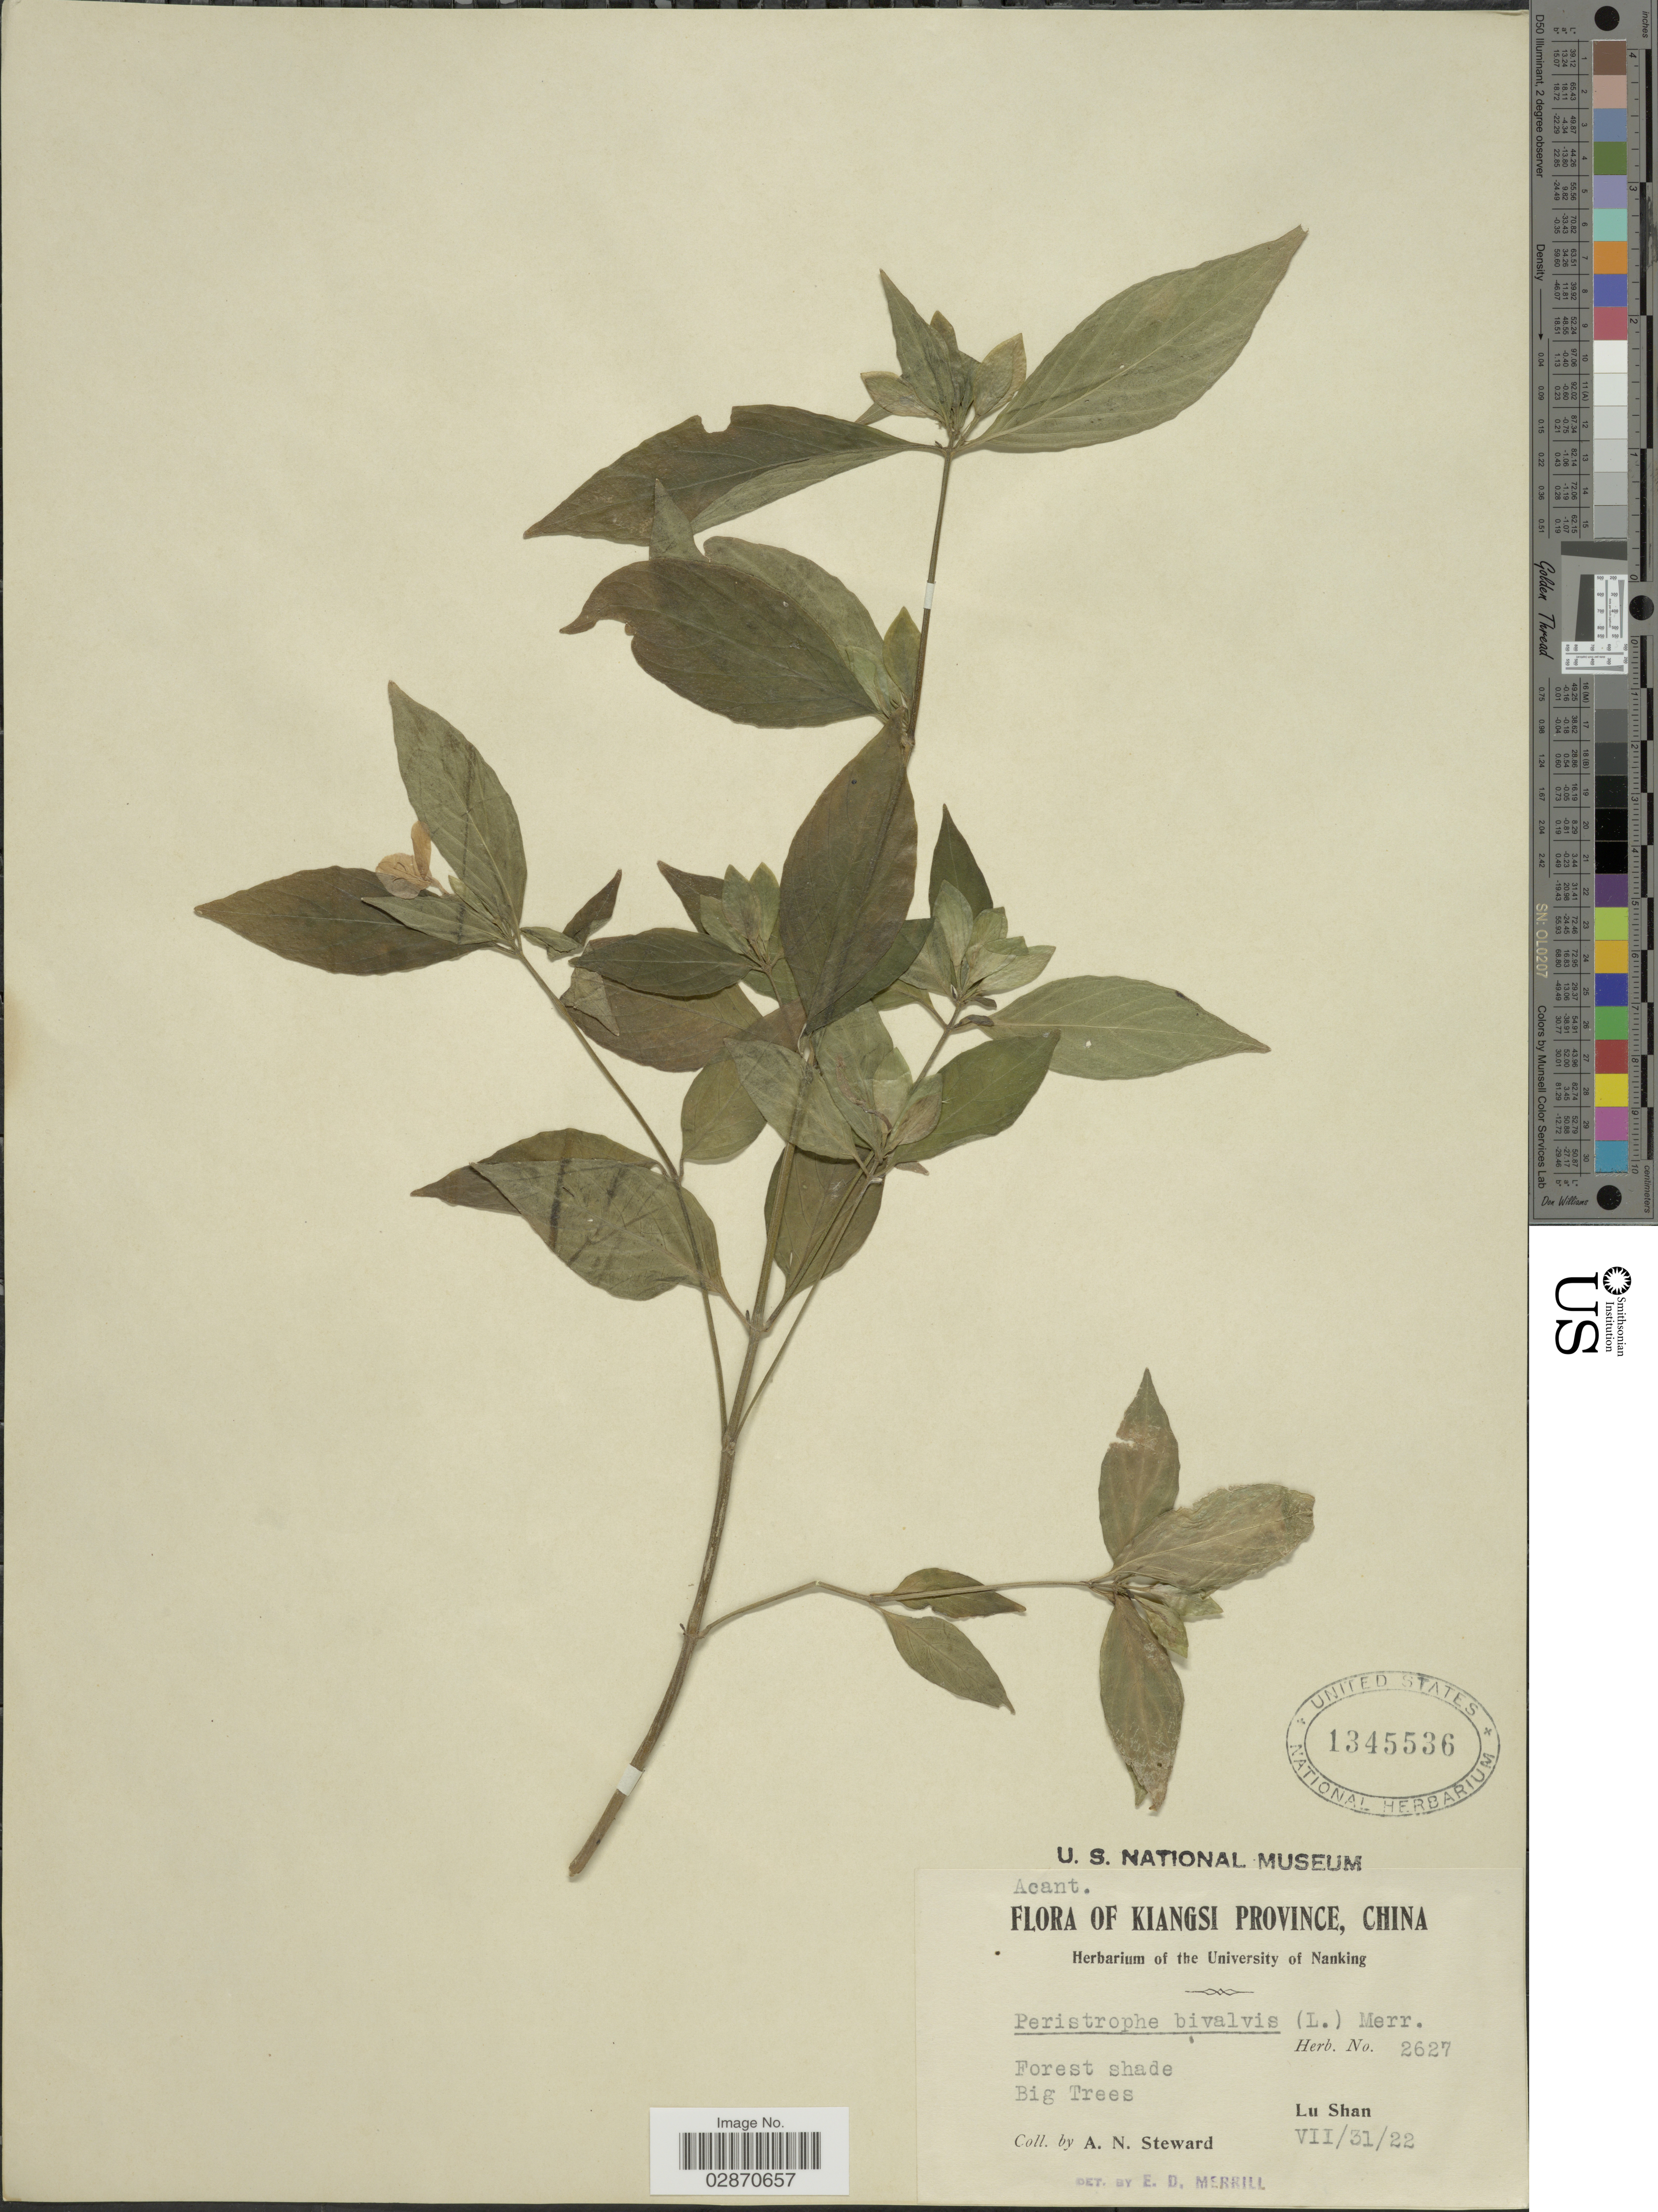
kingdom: Plantae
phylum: Tracheophyta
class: Magnoliopsida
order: Lamiales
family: Acanthaceae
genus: Peristrophe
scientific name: Peristrophe bivalvis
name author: (L.) Merr.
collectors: A. N. Steward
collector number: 2627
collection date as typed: Transcribed d/m/y: 31/7/22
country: China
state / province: Jiangxi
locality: Kiangsi Province. Lu Shan.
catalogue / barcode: US 1345536